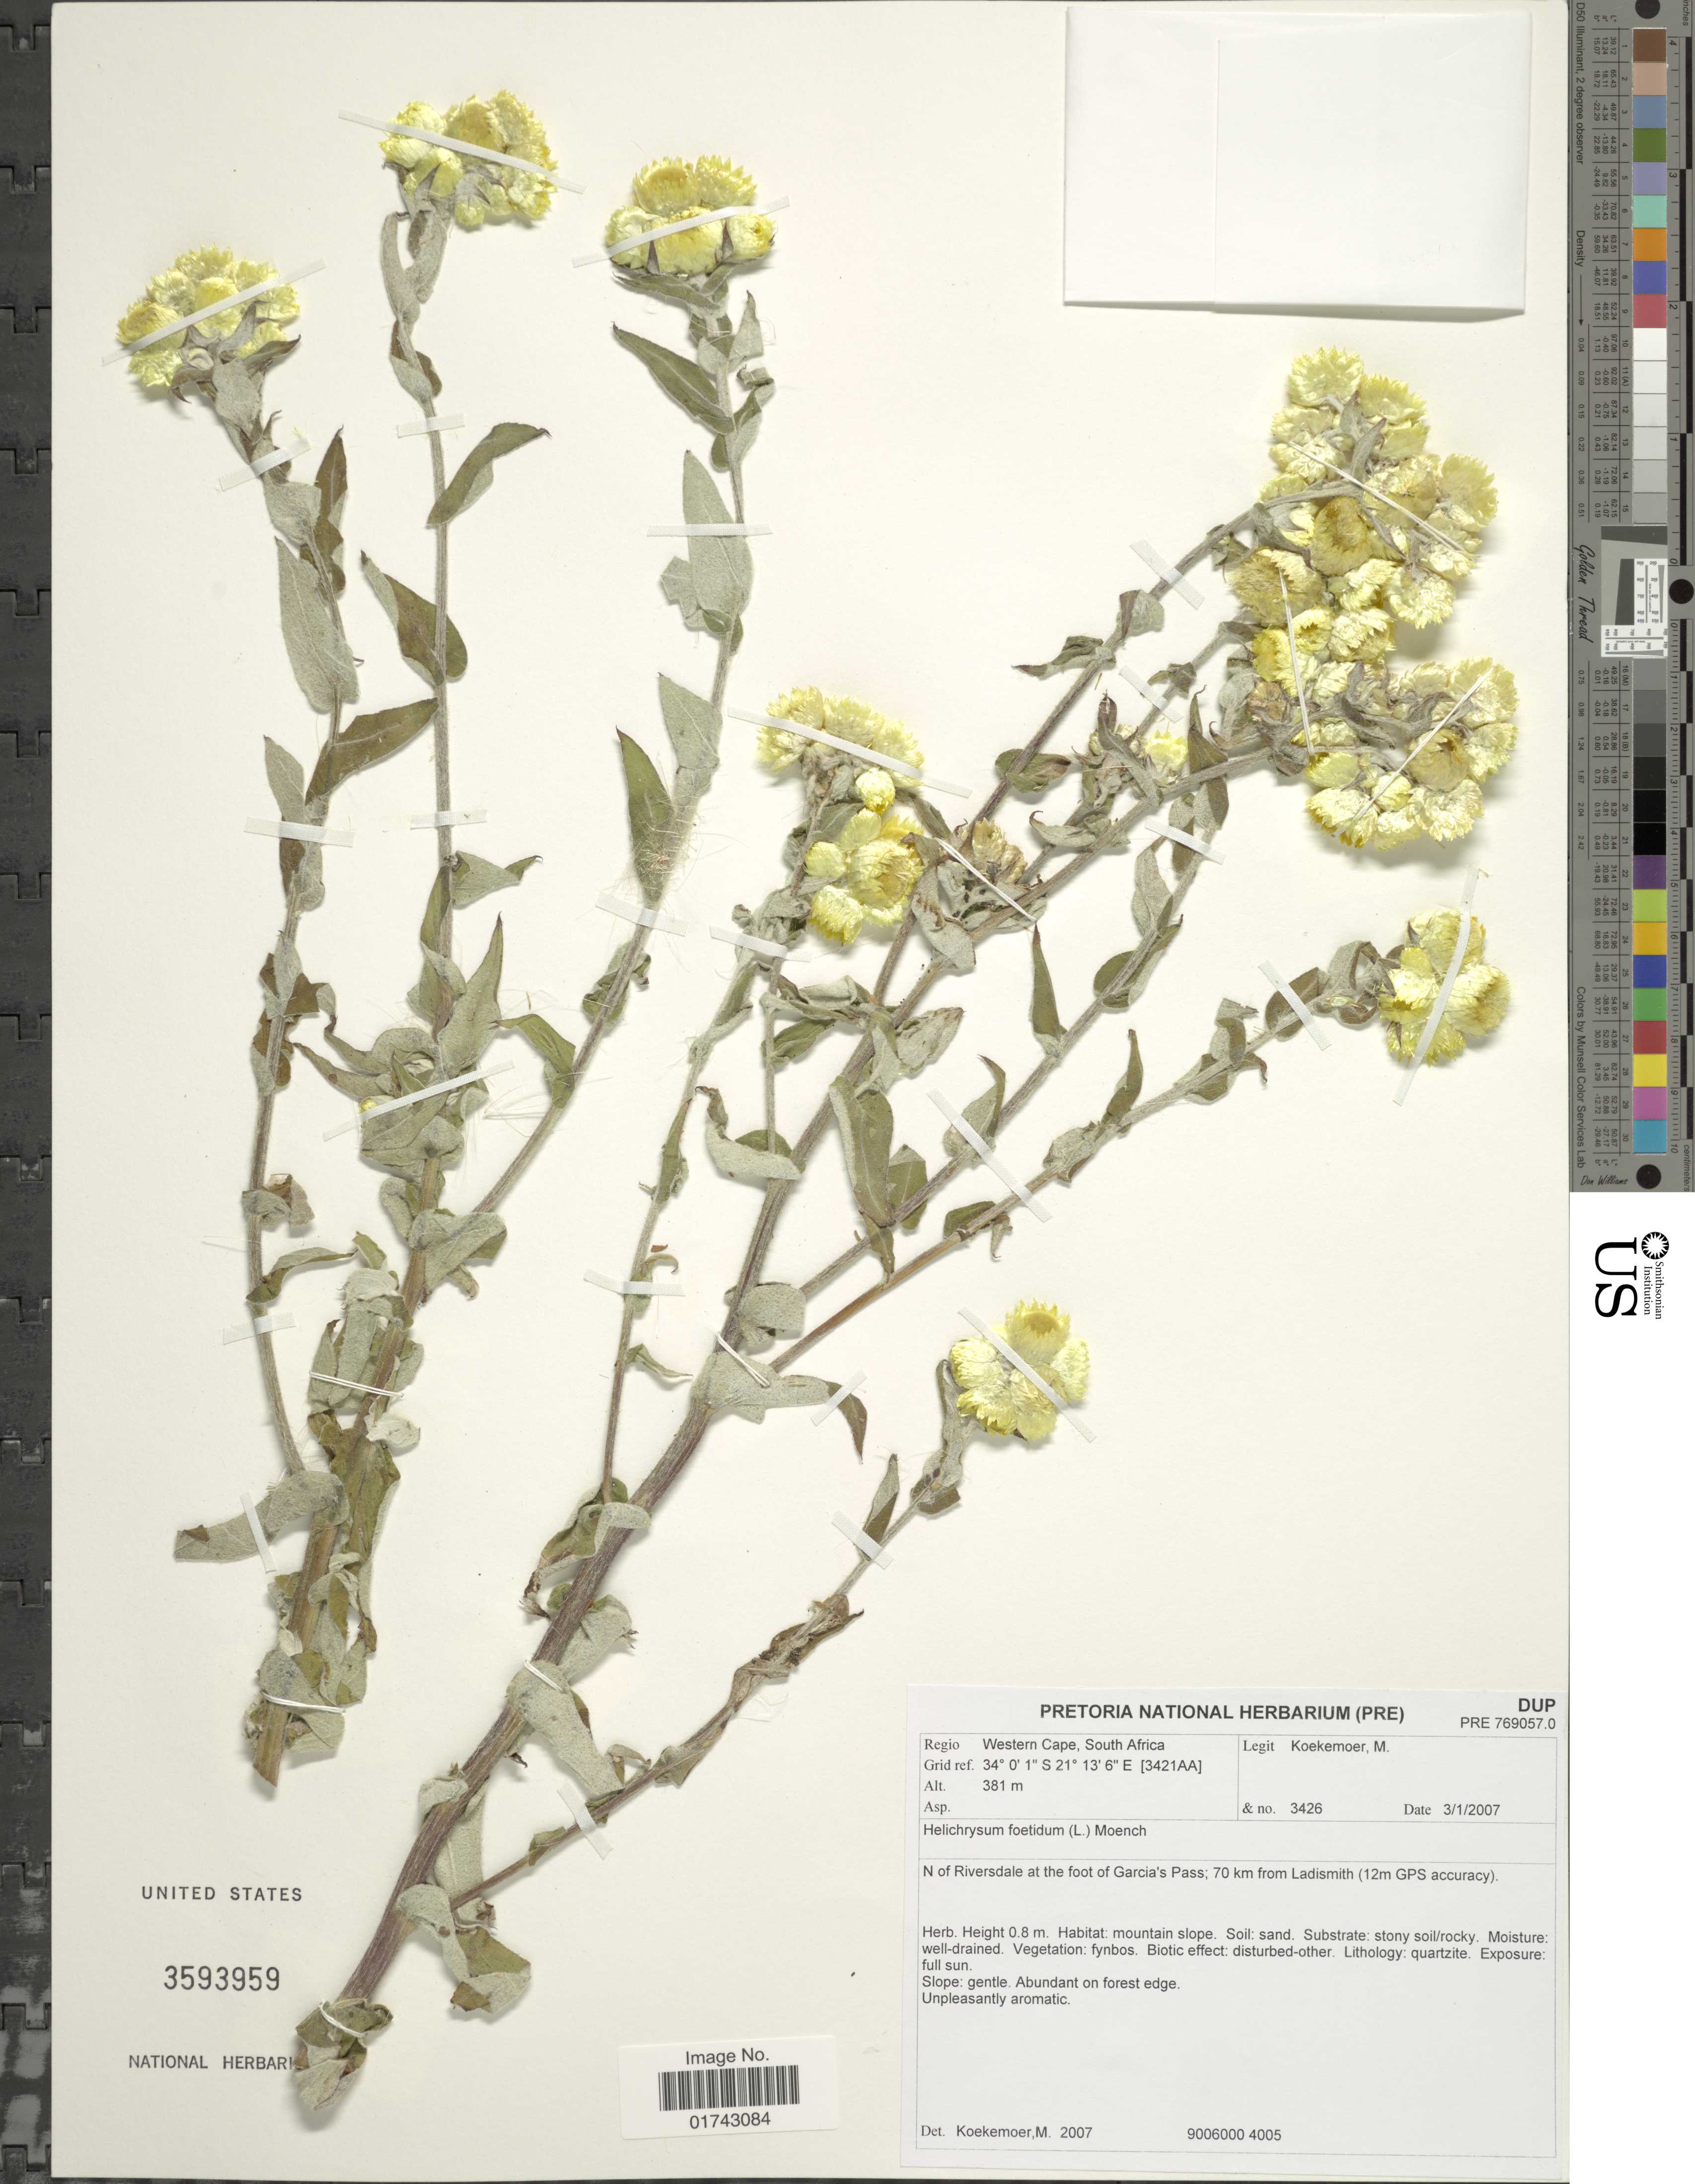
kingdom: Plantae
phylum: Tracheophyta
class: Magnoliopsida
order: Asterales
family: Asteraceae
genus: Helichrysum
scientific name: Helichrysum foetidum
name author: (L.) Moench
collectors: M. Koekemoer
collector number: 3426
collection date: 2007-01-31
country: South Africa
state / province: Western Cape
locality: Regio Western Cape, South Africa, Grid ref. [3421AA], N of Riversdale at the foot of Garcia 's Pass; 70 km from Ladismith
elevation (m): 381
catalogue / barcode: US 3593959